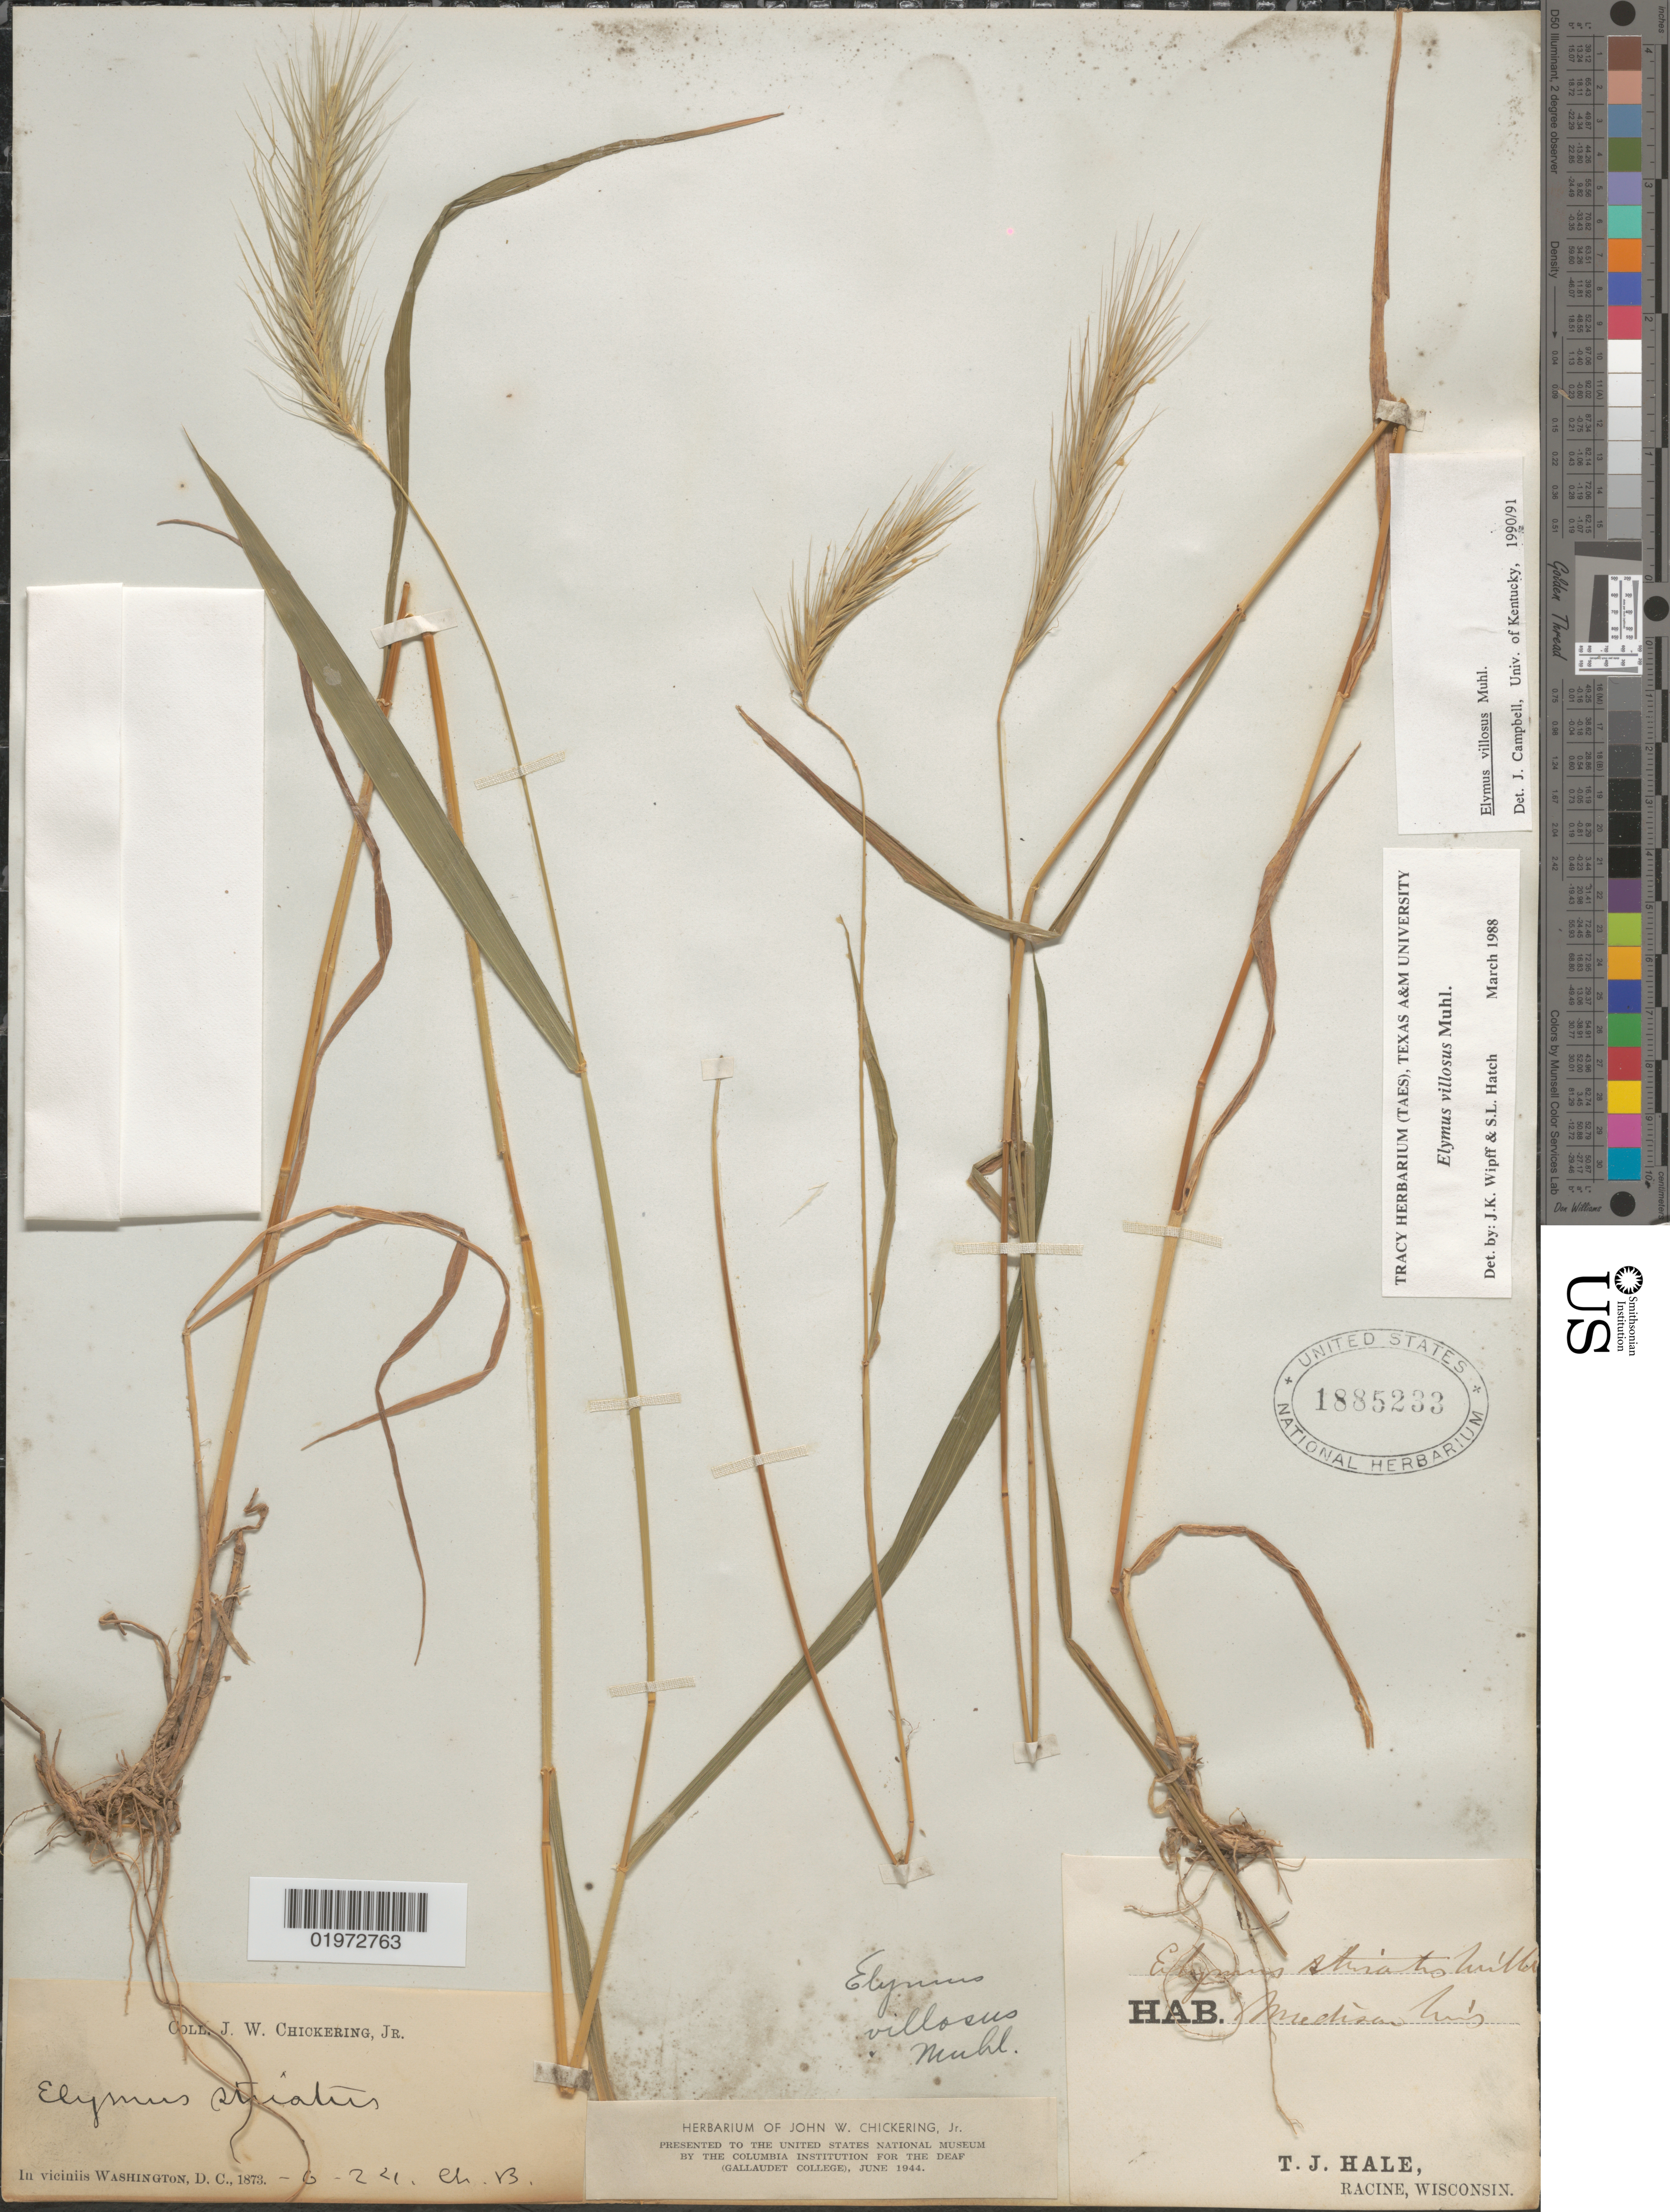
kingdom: Plantae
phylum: Tracheophyta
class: Liliopsida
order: Poales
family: Poaceae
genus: Elymus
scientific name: Elymus villosus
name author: Muhl. ex Willd.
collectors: J. W. Chickering Jr.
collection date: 1873-06-24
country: United States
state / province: District of Columbia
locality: In viciniis Washington, D.C.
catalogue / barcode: US 1885233